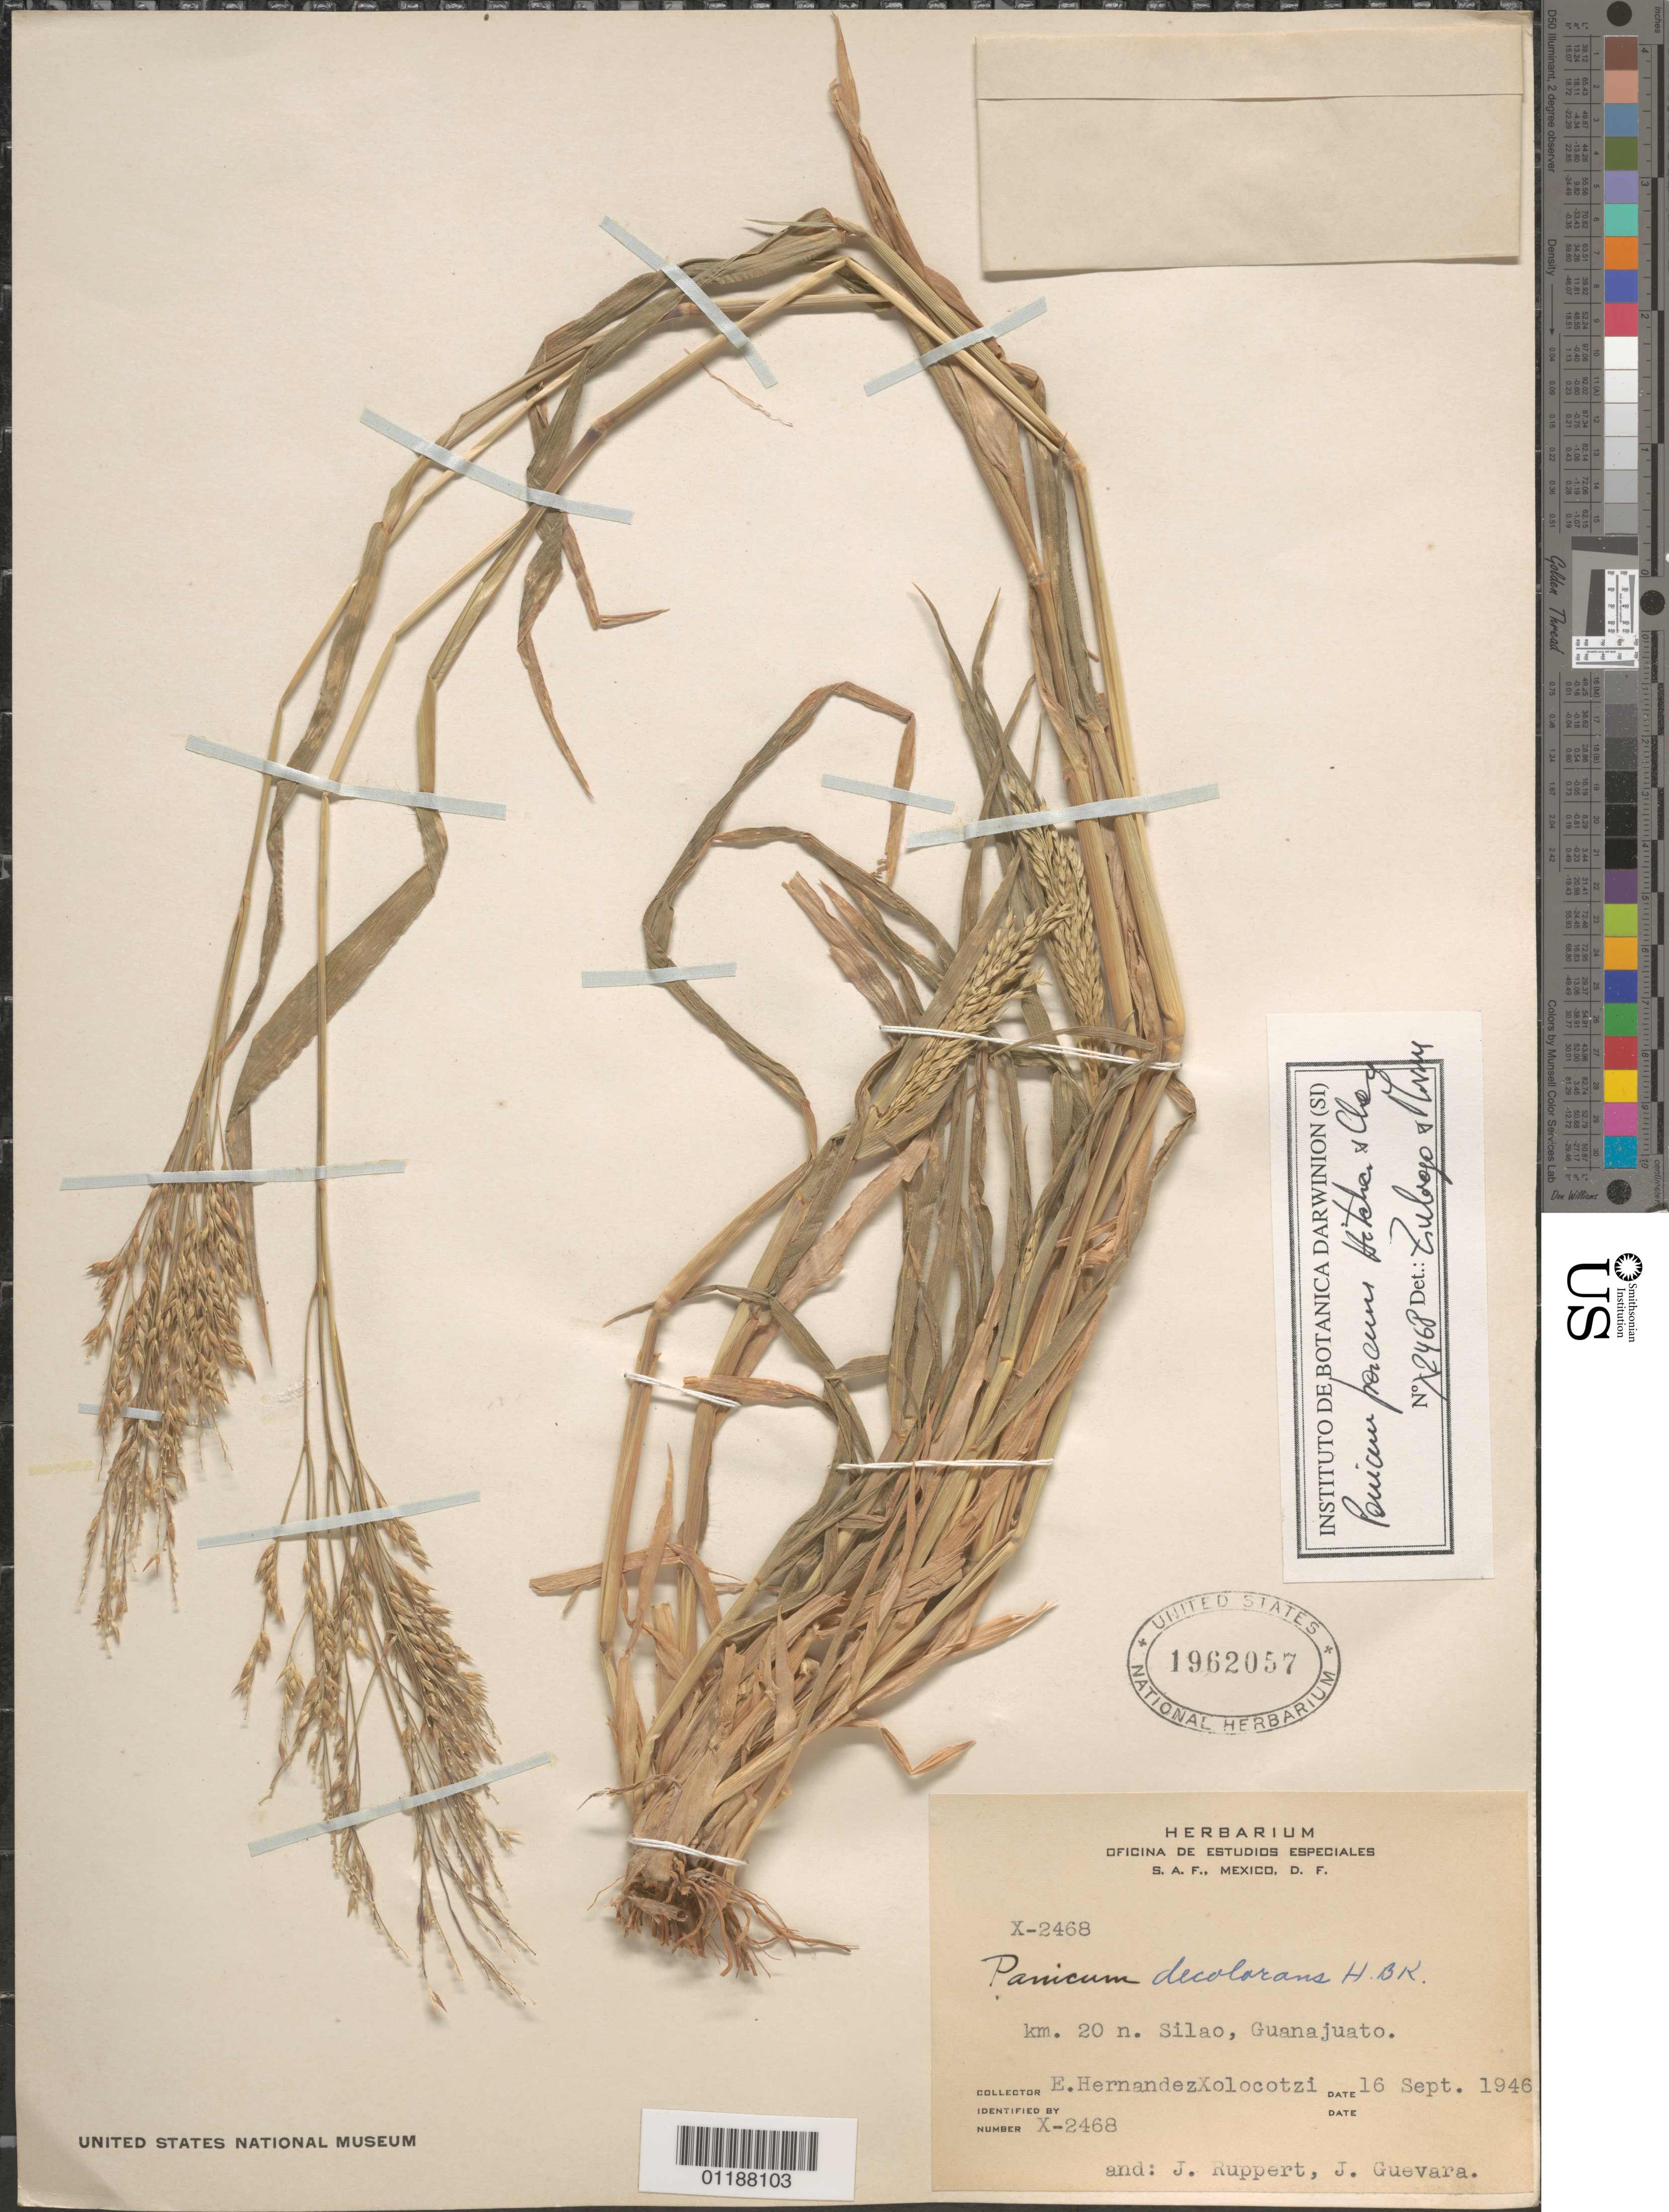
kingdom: Plantae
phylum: Tracheophyta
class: Liliopsida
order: Poales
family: Poaceae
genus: Panicum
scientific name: Panicum parcum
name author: Hitchc. & Chase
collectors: E. I. Hernández-X., J. Ruppert & J. Guevara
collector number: X-2468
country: Mexico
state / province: Guanajuato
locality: N of Silao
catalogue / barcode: US 1962057